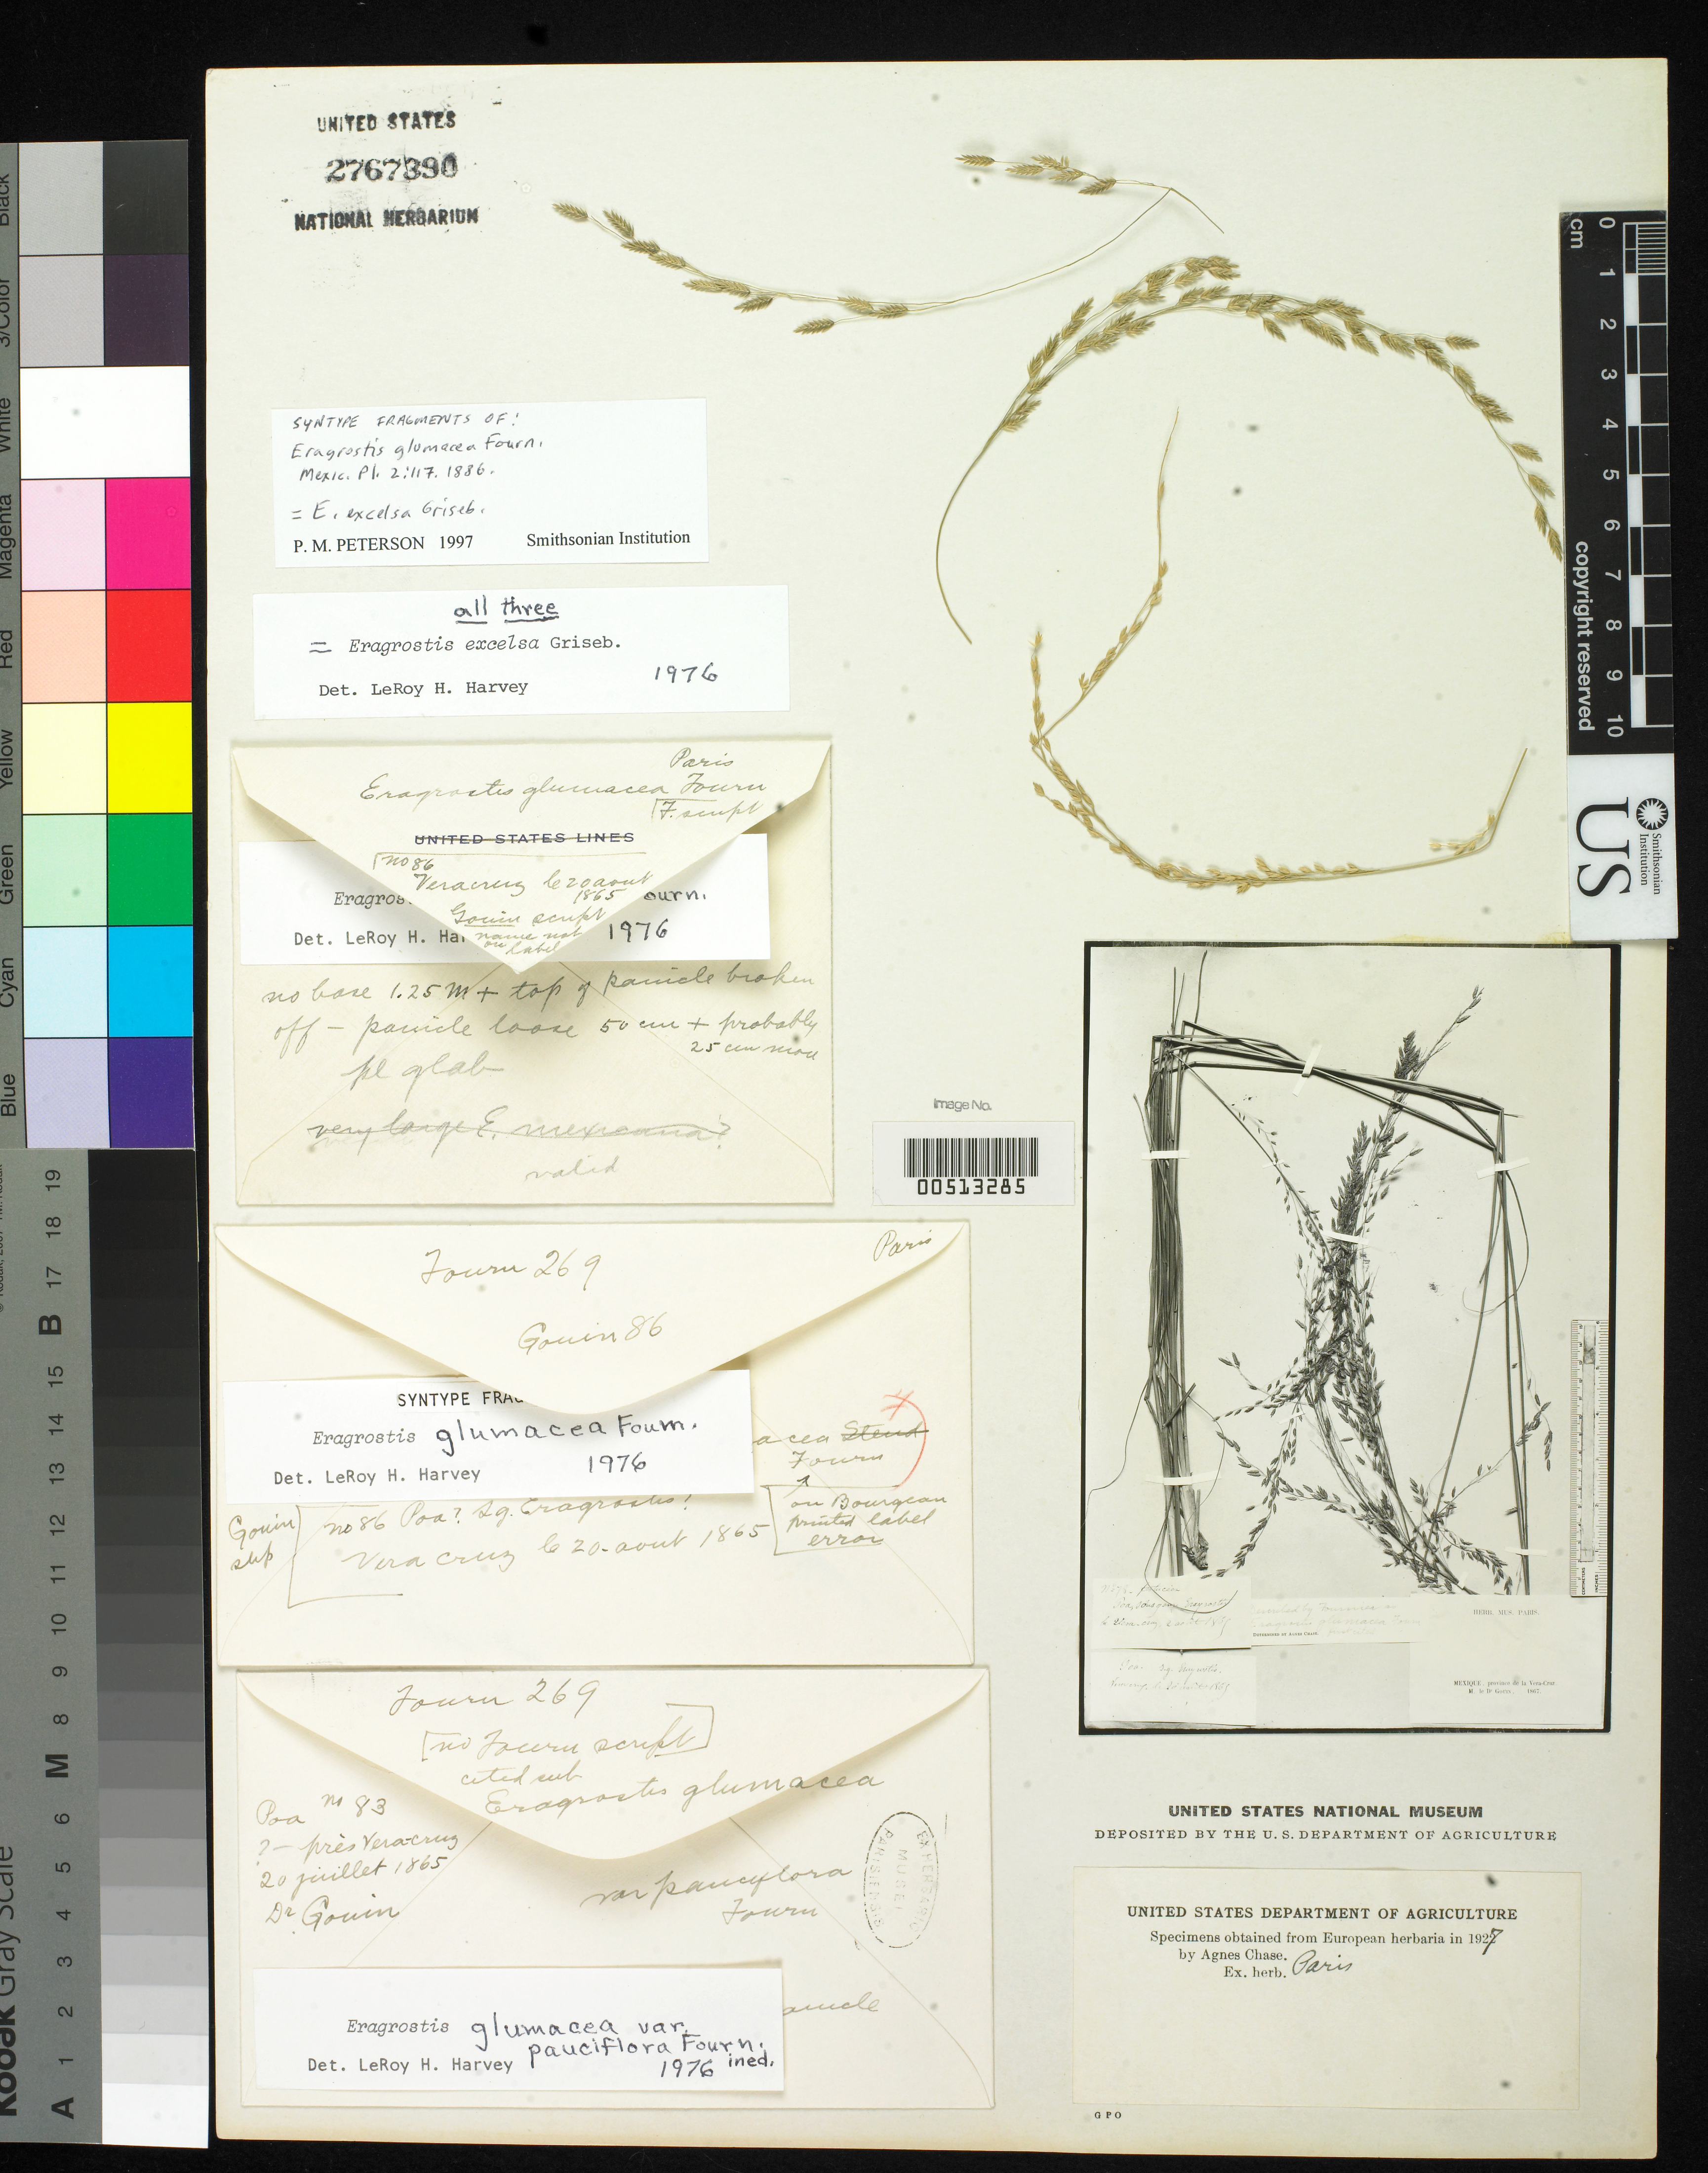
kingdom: Plantae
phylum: Tracheophyta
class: Liliopsida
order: Poales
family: Poaceae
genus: Eragrostis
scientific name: Eragrostis glumacea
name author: E. Fourn.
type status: Type Fragment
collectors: F. M. G. Gouin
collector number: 83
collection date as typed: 20 Jul 1865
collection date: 1865-07-20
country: Mexico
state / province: Veracruz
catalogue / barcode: US 2767390